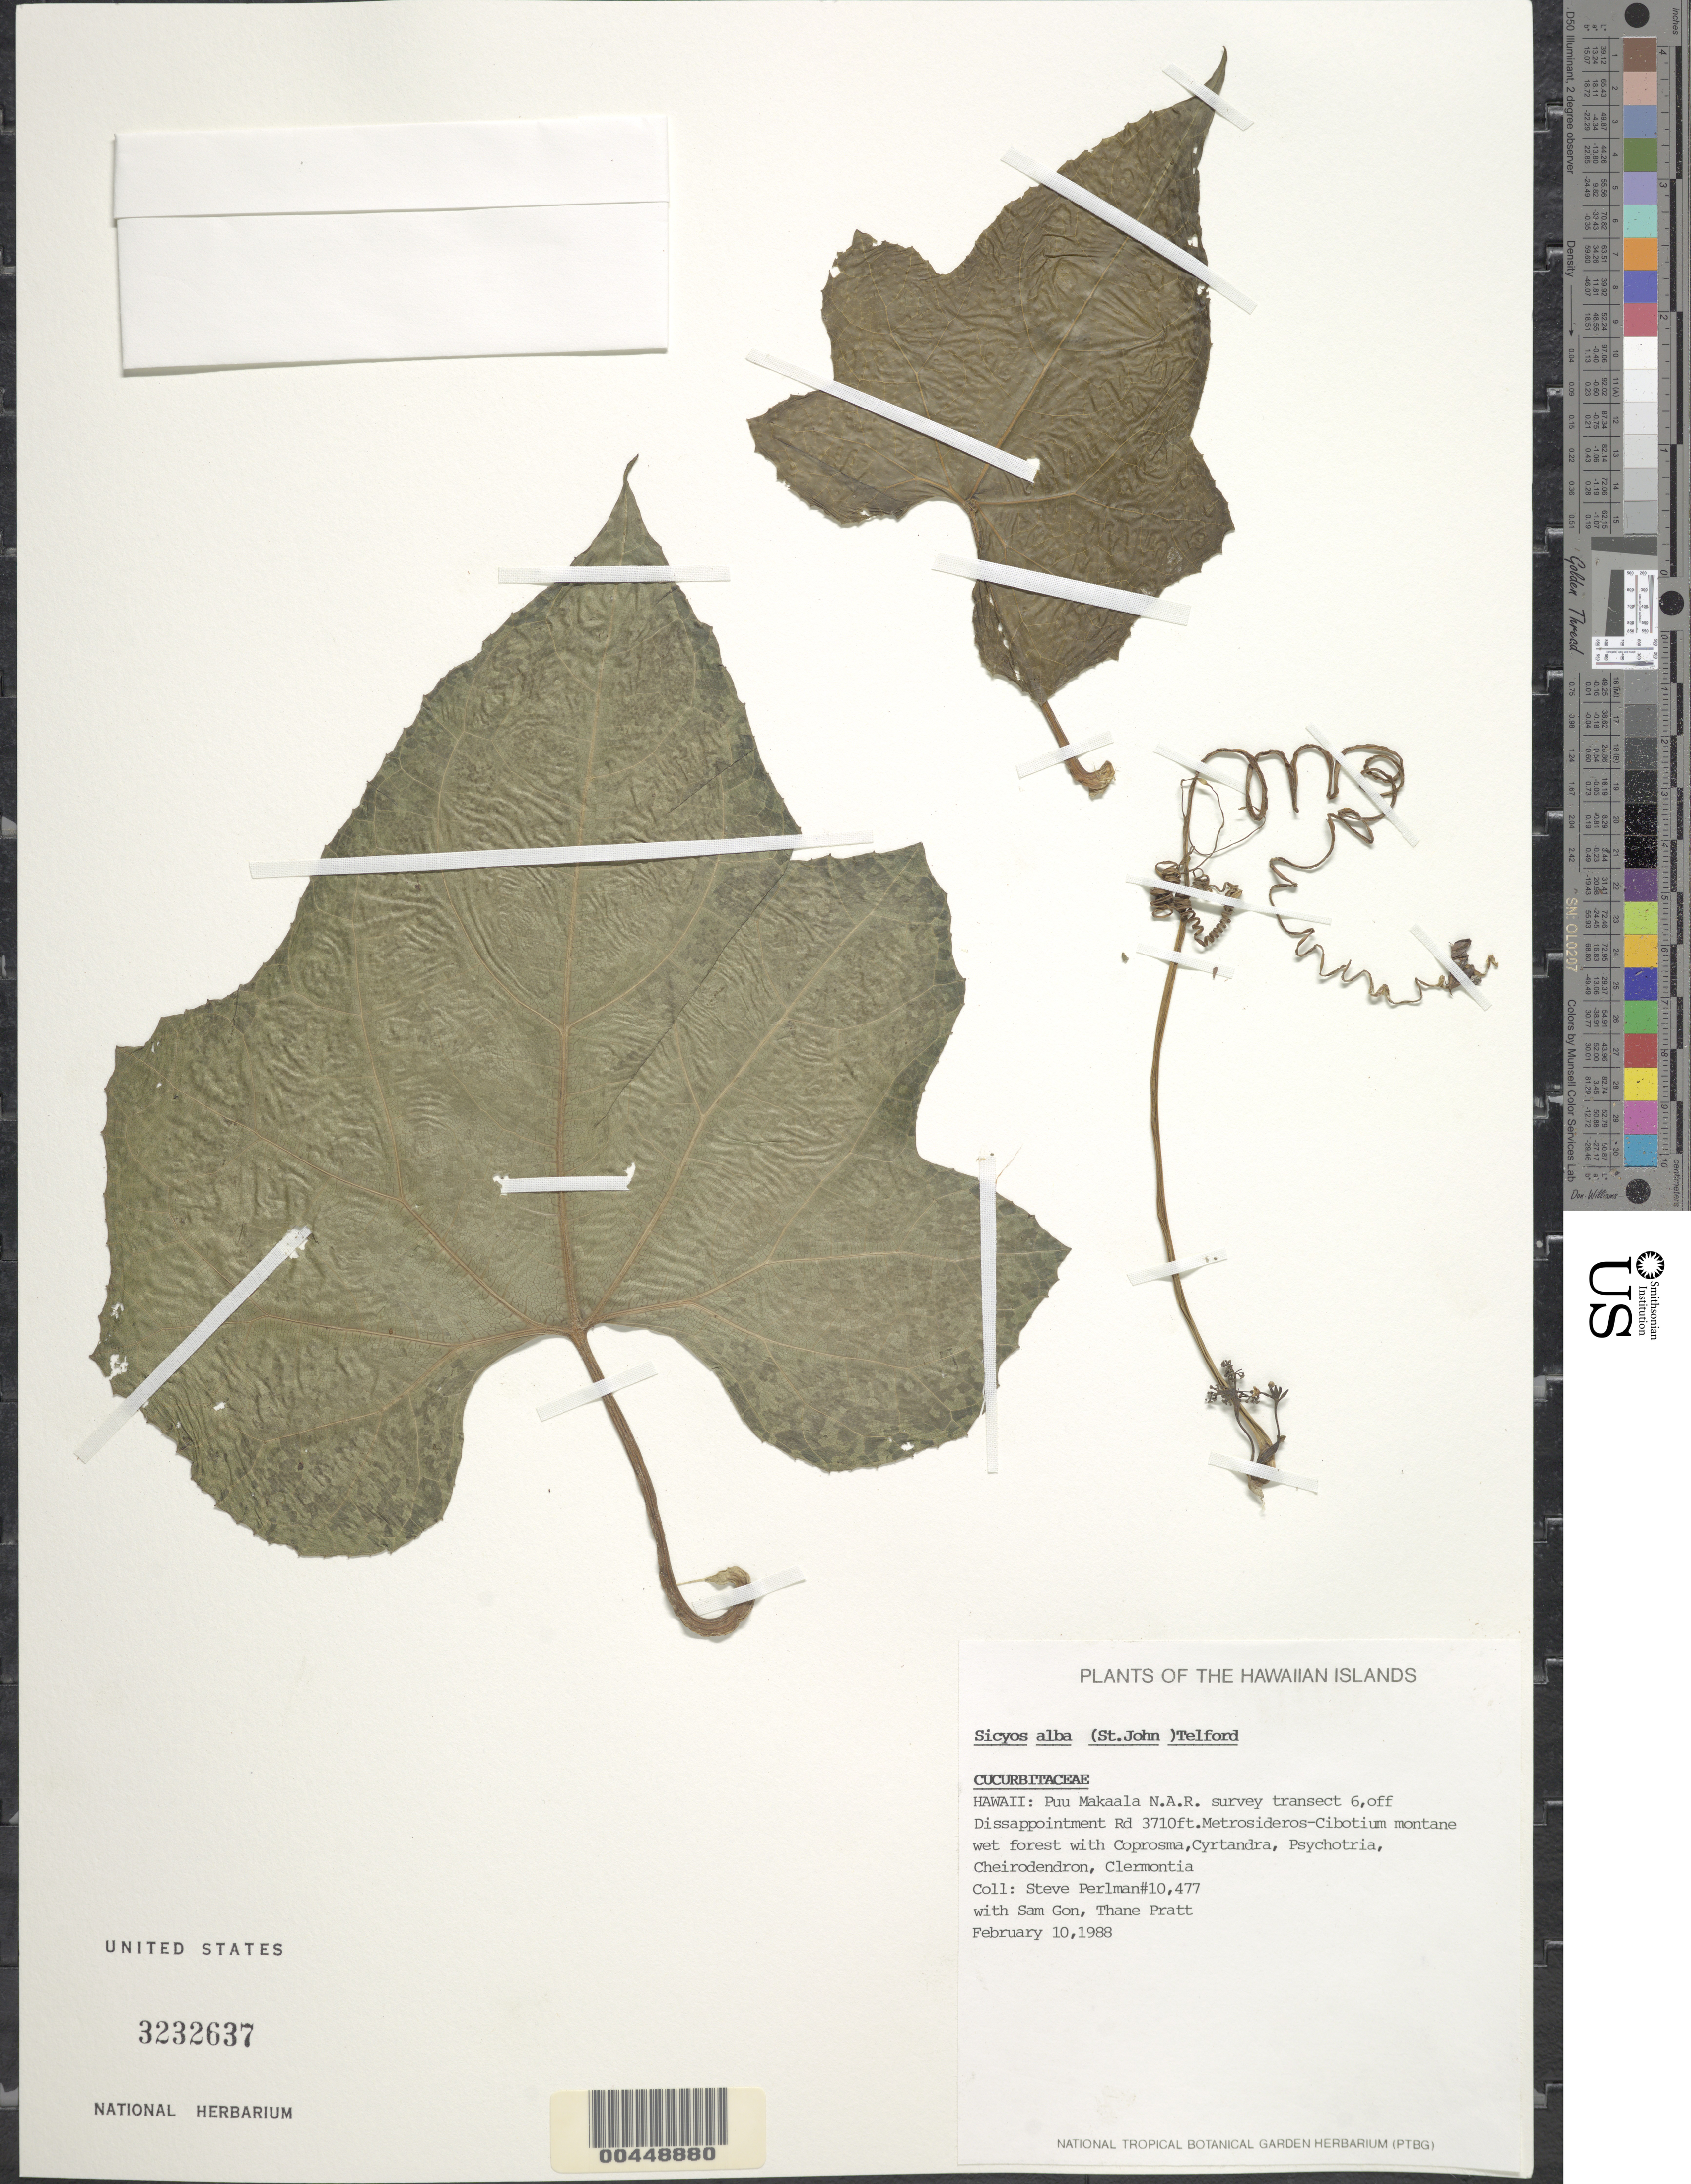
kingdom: Plantae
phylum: Tracheophyta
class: Magnoliopsida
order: Cucurbitales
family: Cucurbitaceae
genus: Sicyos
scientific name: Sicyos albus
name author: (H. St. John) I. Telford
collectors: S. P. Perlman, S. Gon & T. Pratt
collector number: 10477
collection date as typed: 10 Feb 1988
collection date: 1988-02-10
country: United States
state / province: Hawaii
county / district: Hawaii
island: Hawaii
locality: Puu Makaala NAR, survey transect 6, off Dissappointment Rd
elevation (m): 1131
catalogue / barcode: US 3232637